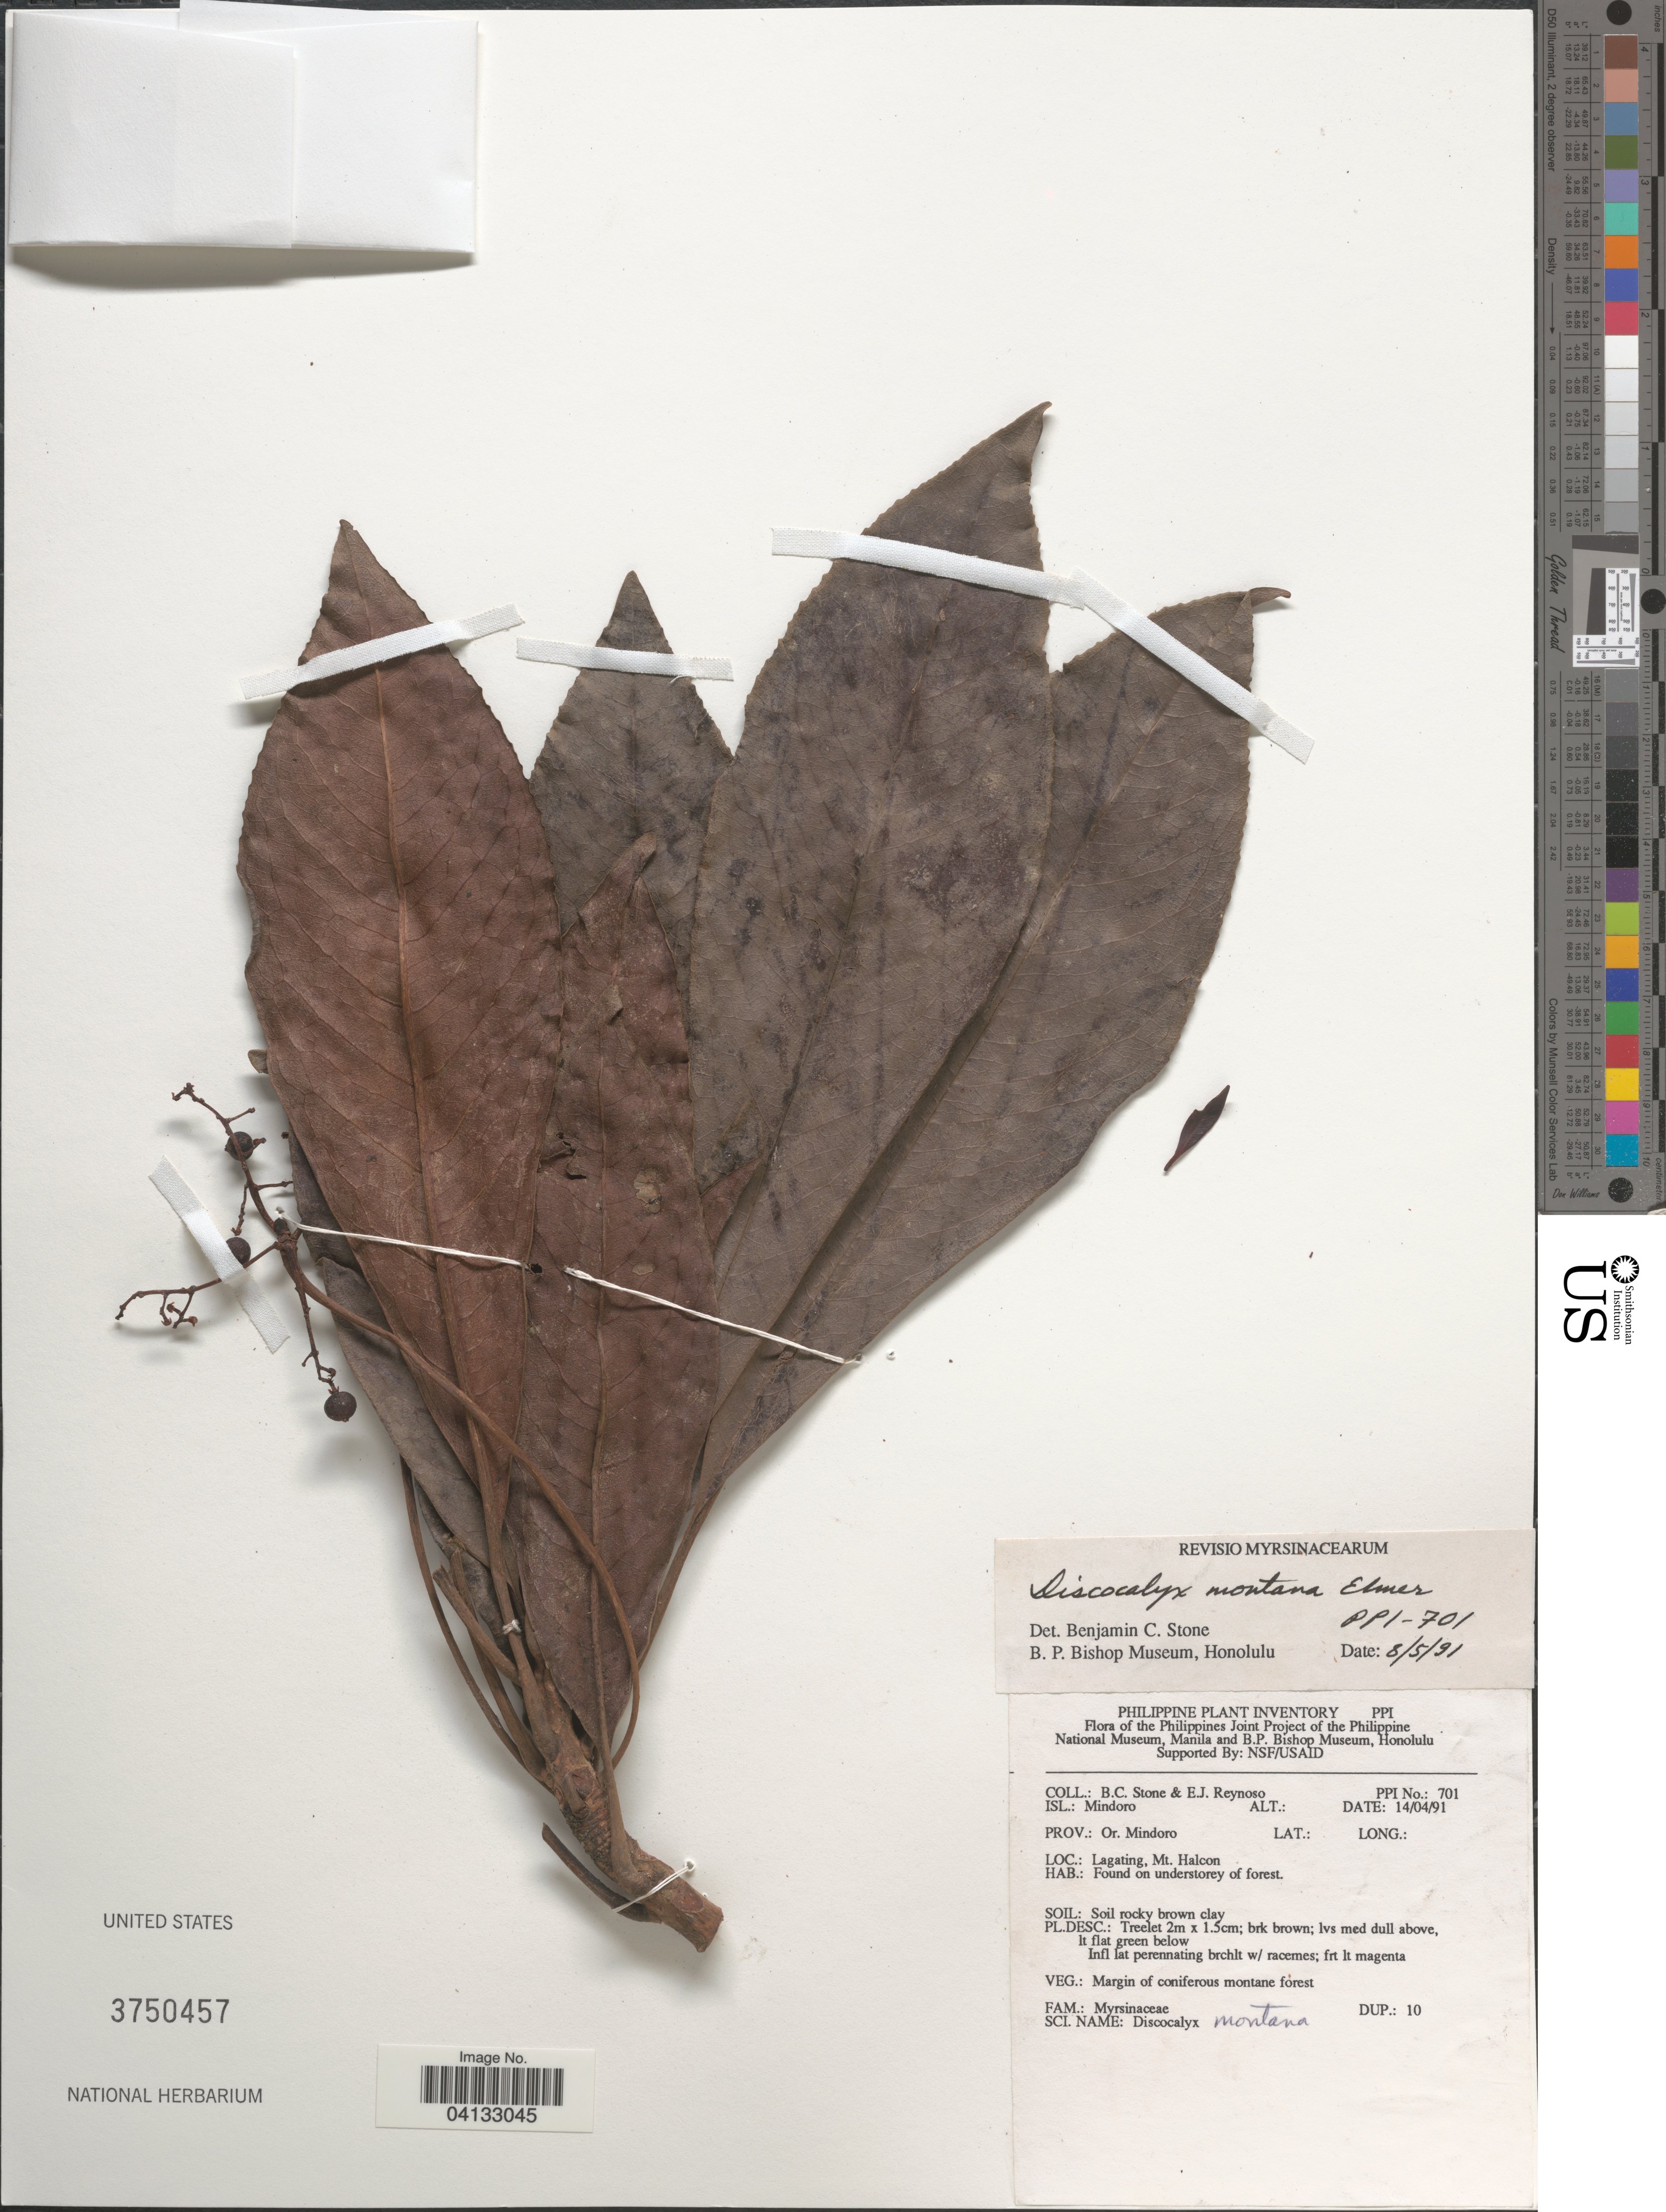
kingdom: Plantae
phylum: Tracheophyta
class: Magnoliopsida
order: Ericales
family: Primulaceae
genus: Discocalyx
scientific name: Discocalyx montana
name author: Elmer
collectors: B. C. Stone & E. Reynoso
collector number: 701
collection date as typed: Transcribed d/m/y: 14/4/91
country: Philippines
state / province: Mimaropa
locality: Isl.: Mindoro. Prov.: Or. Mindoro. Lagating, Mt. Halcon.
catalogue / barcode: US 3750457